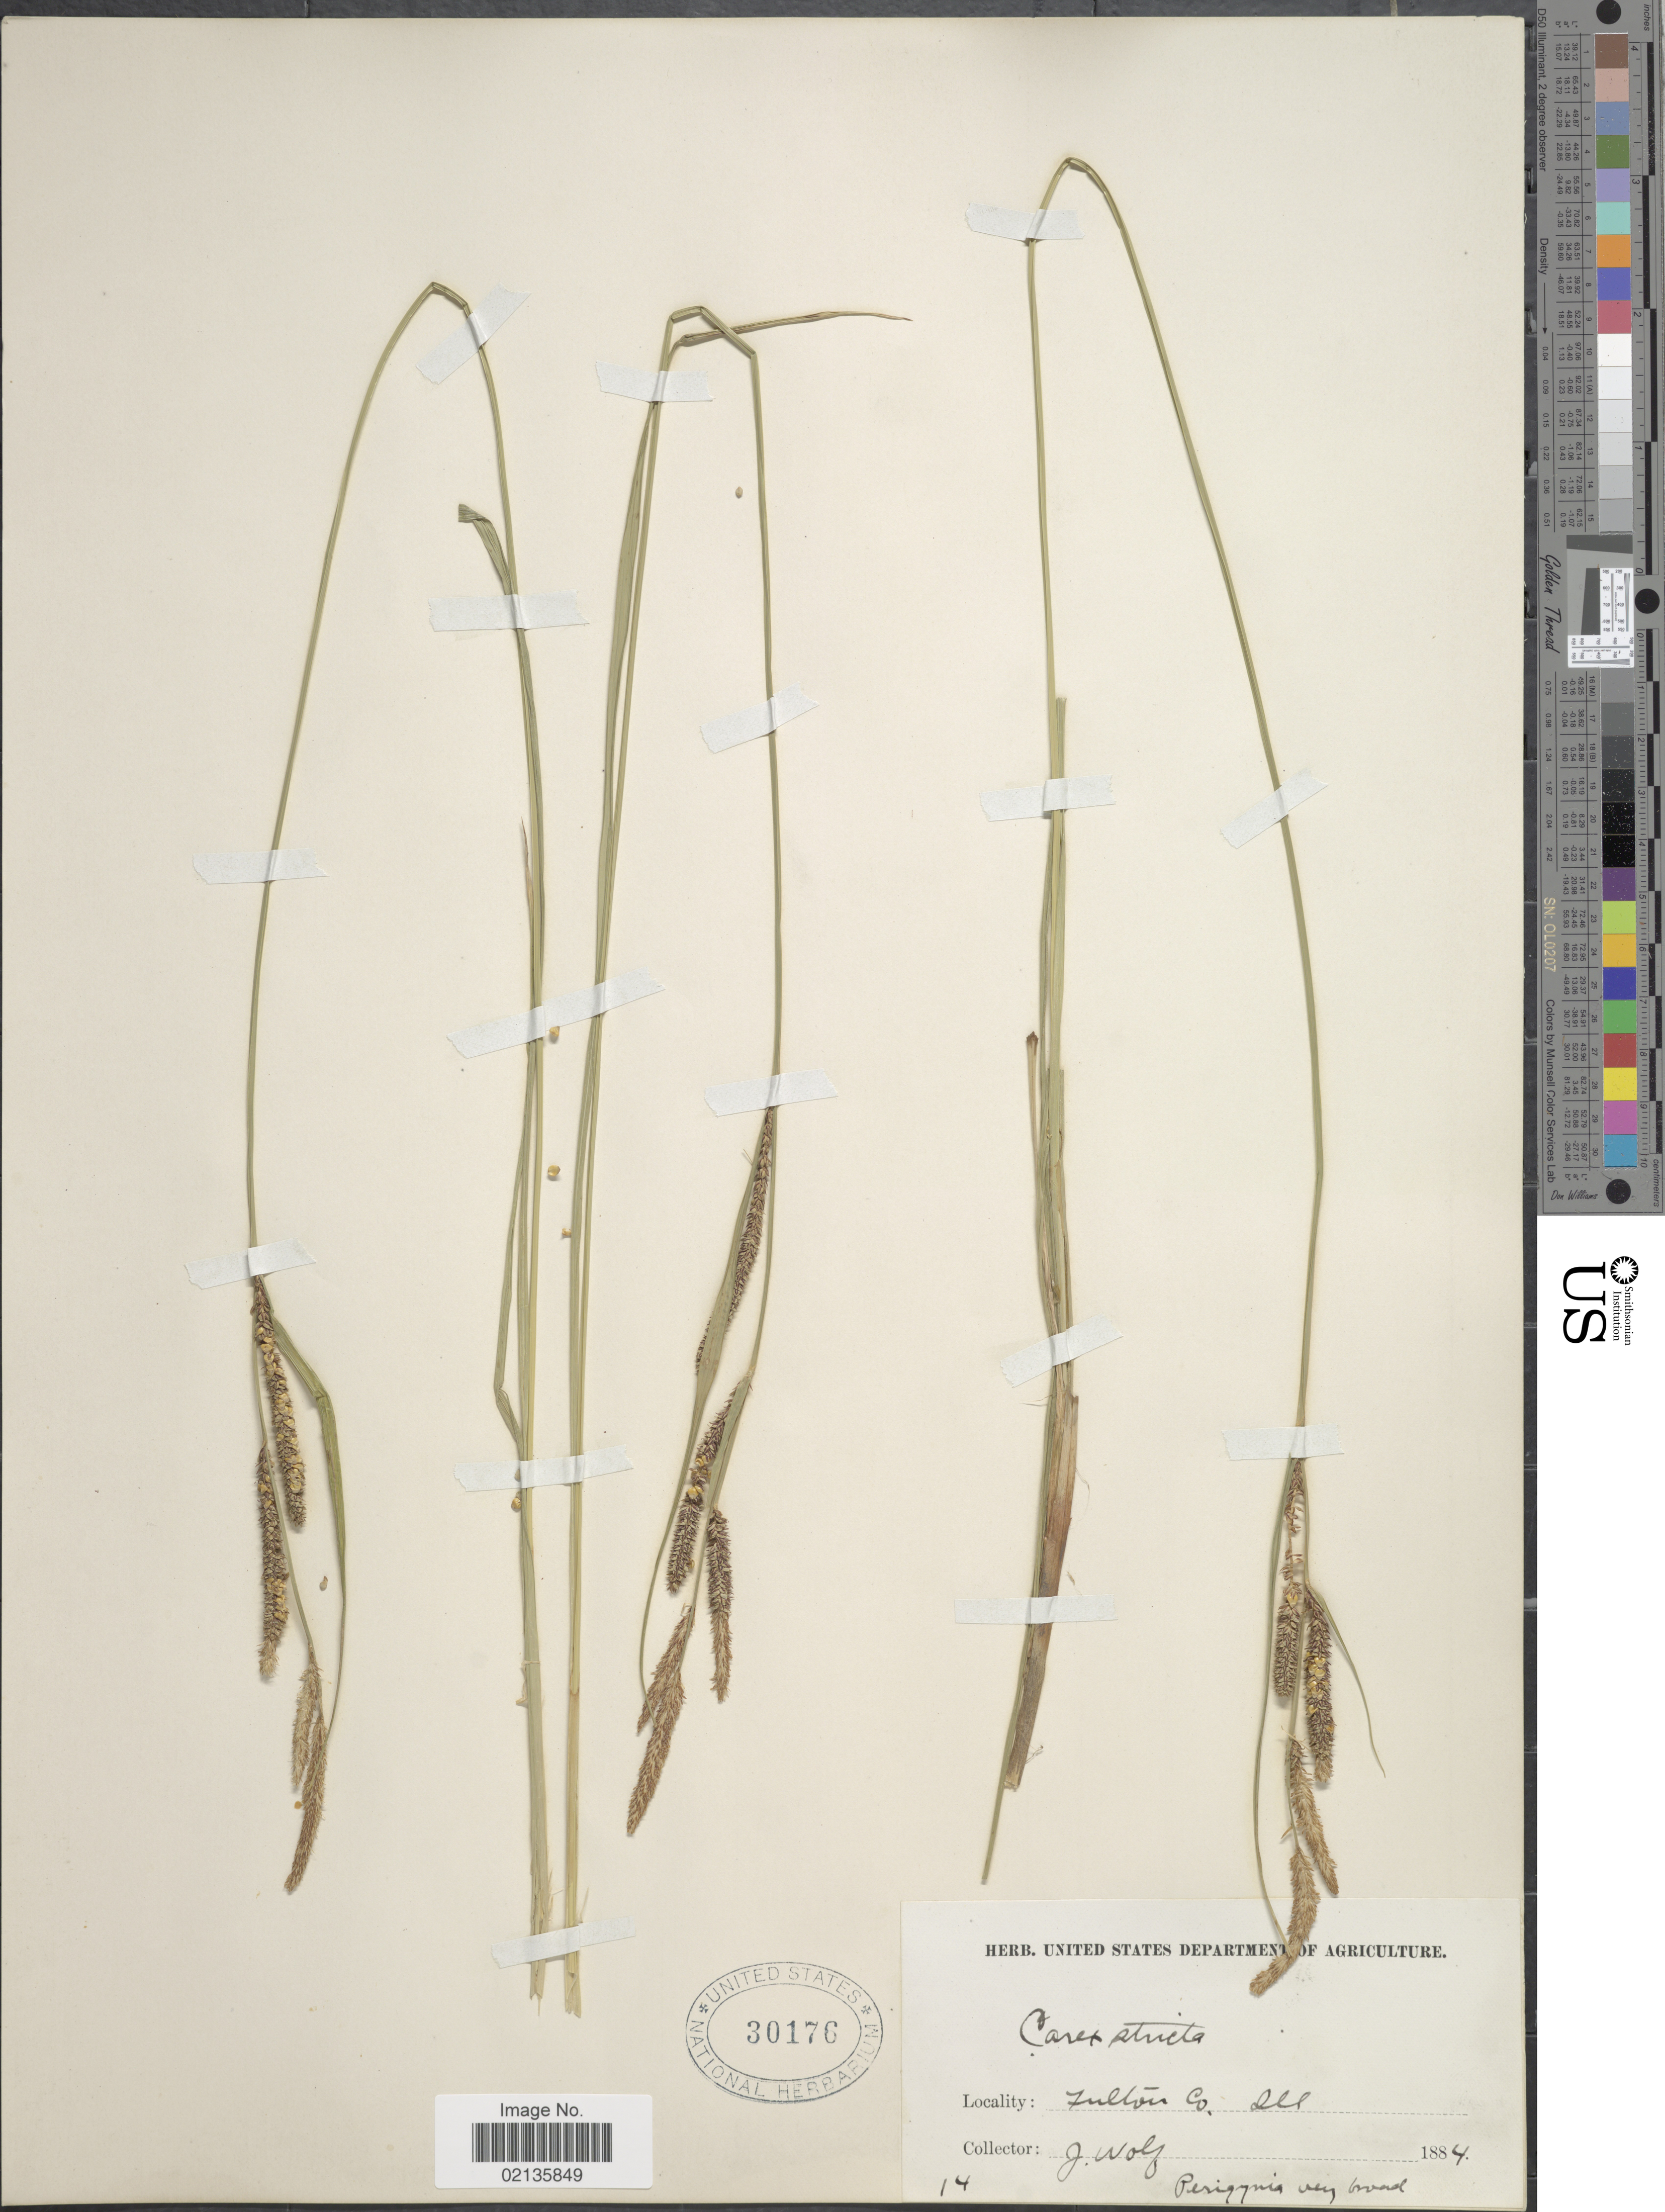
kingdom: Plantae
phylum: Tracheophyta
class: Liliopsida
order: Poales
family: Cyperaceae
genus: Carex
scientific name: Carex stricta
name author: Lam.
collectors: J. Wolf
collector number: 14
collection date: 1884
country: United States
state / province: Illinois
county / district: Fulton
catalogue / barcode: US 30176